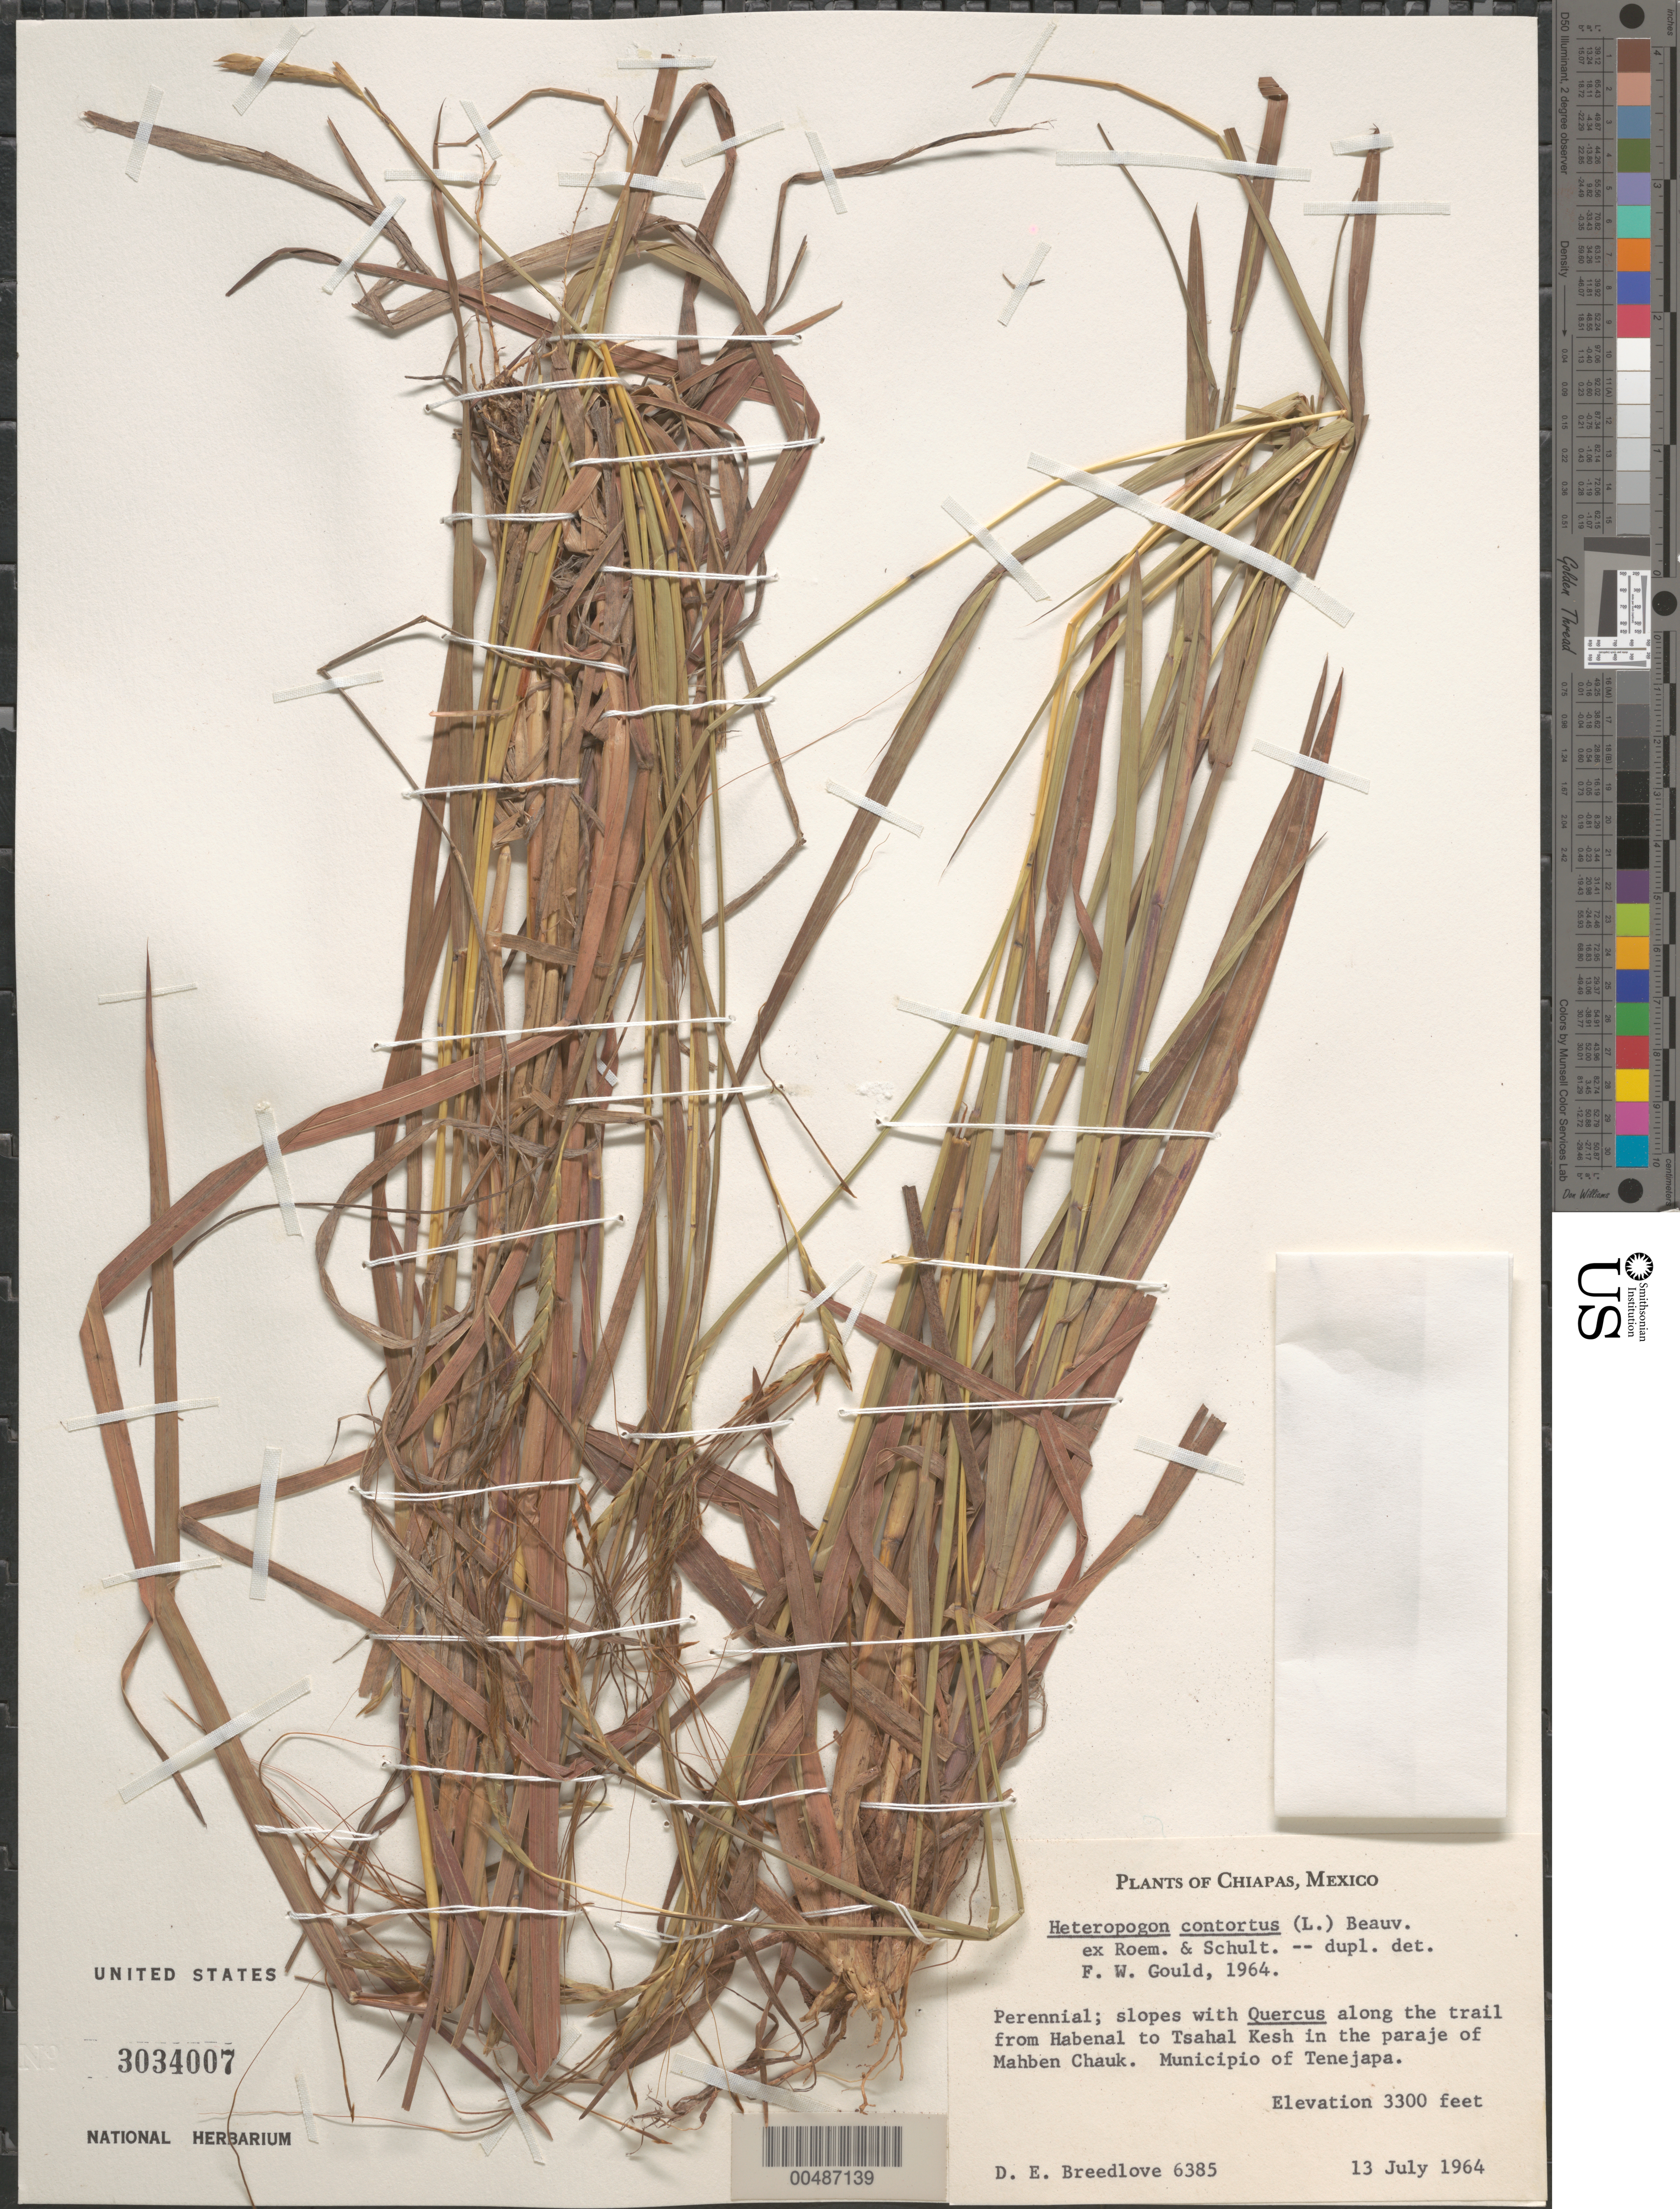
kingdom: Plantae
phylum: Tracheophyta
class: Liliopsida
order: Poales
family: Poaceae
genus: Heteropogon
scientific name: Heteropogon contortus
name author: (L.) P. Beauv. ex Roem. & Schult.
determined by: Gould, F. W.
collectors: D. E. Breedlove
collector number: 6385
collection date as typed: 13 Jul 1964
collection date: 1964-07-13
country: Mexico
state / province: Chiapas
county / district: Tenejapa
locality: Along the trail from Habenal to Tsahal Kesh in the paraje of Mahbenchauk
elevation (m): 1006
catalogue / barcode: US 3034007